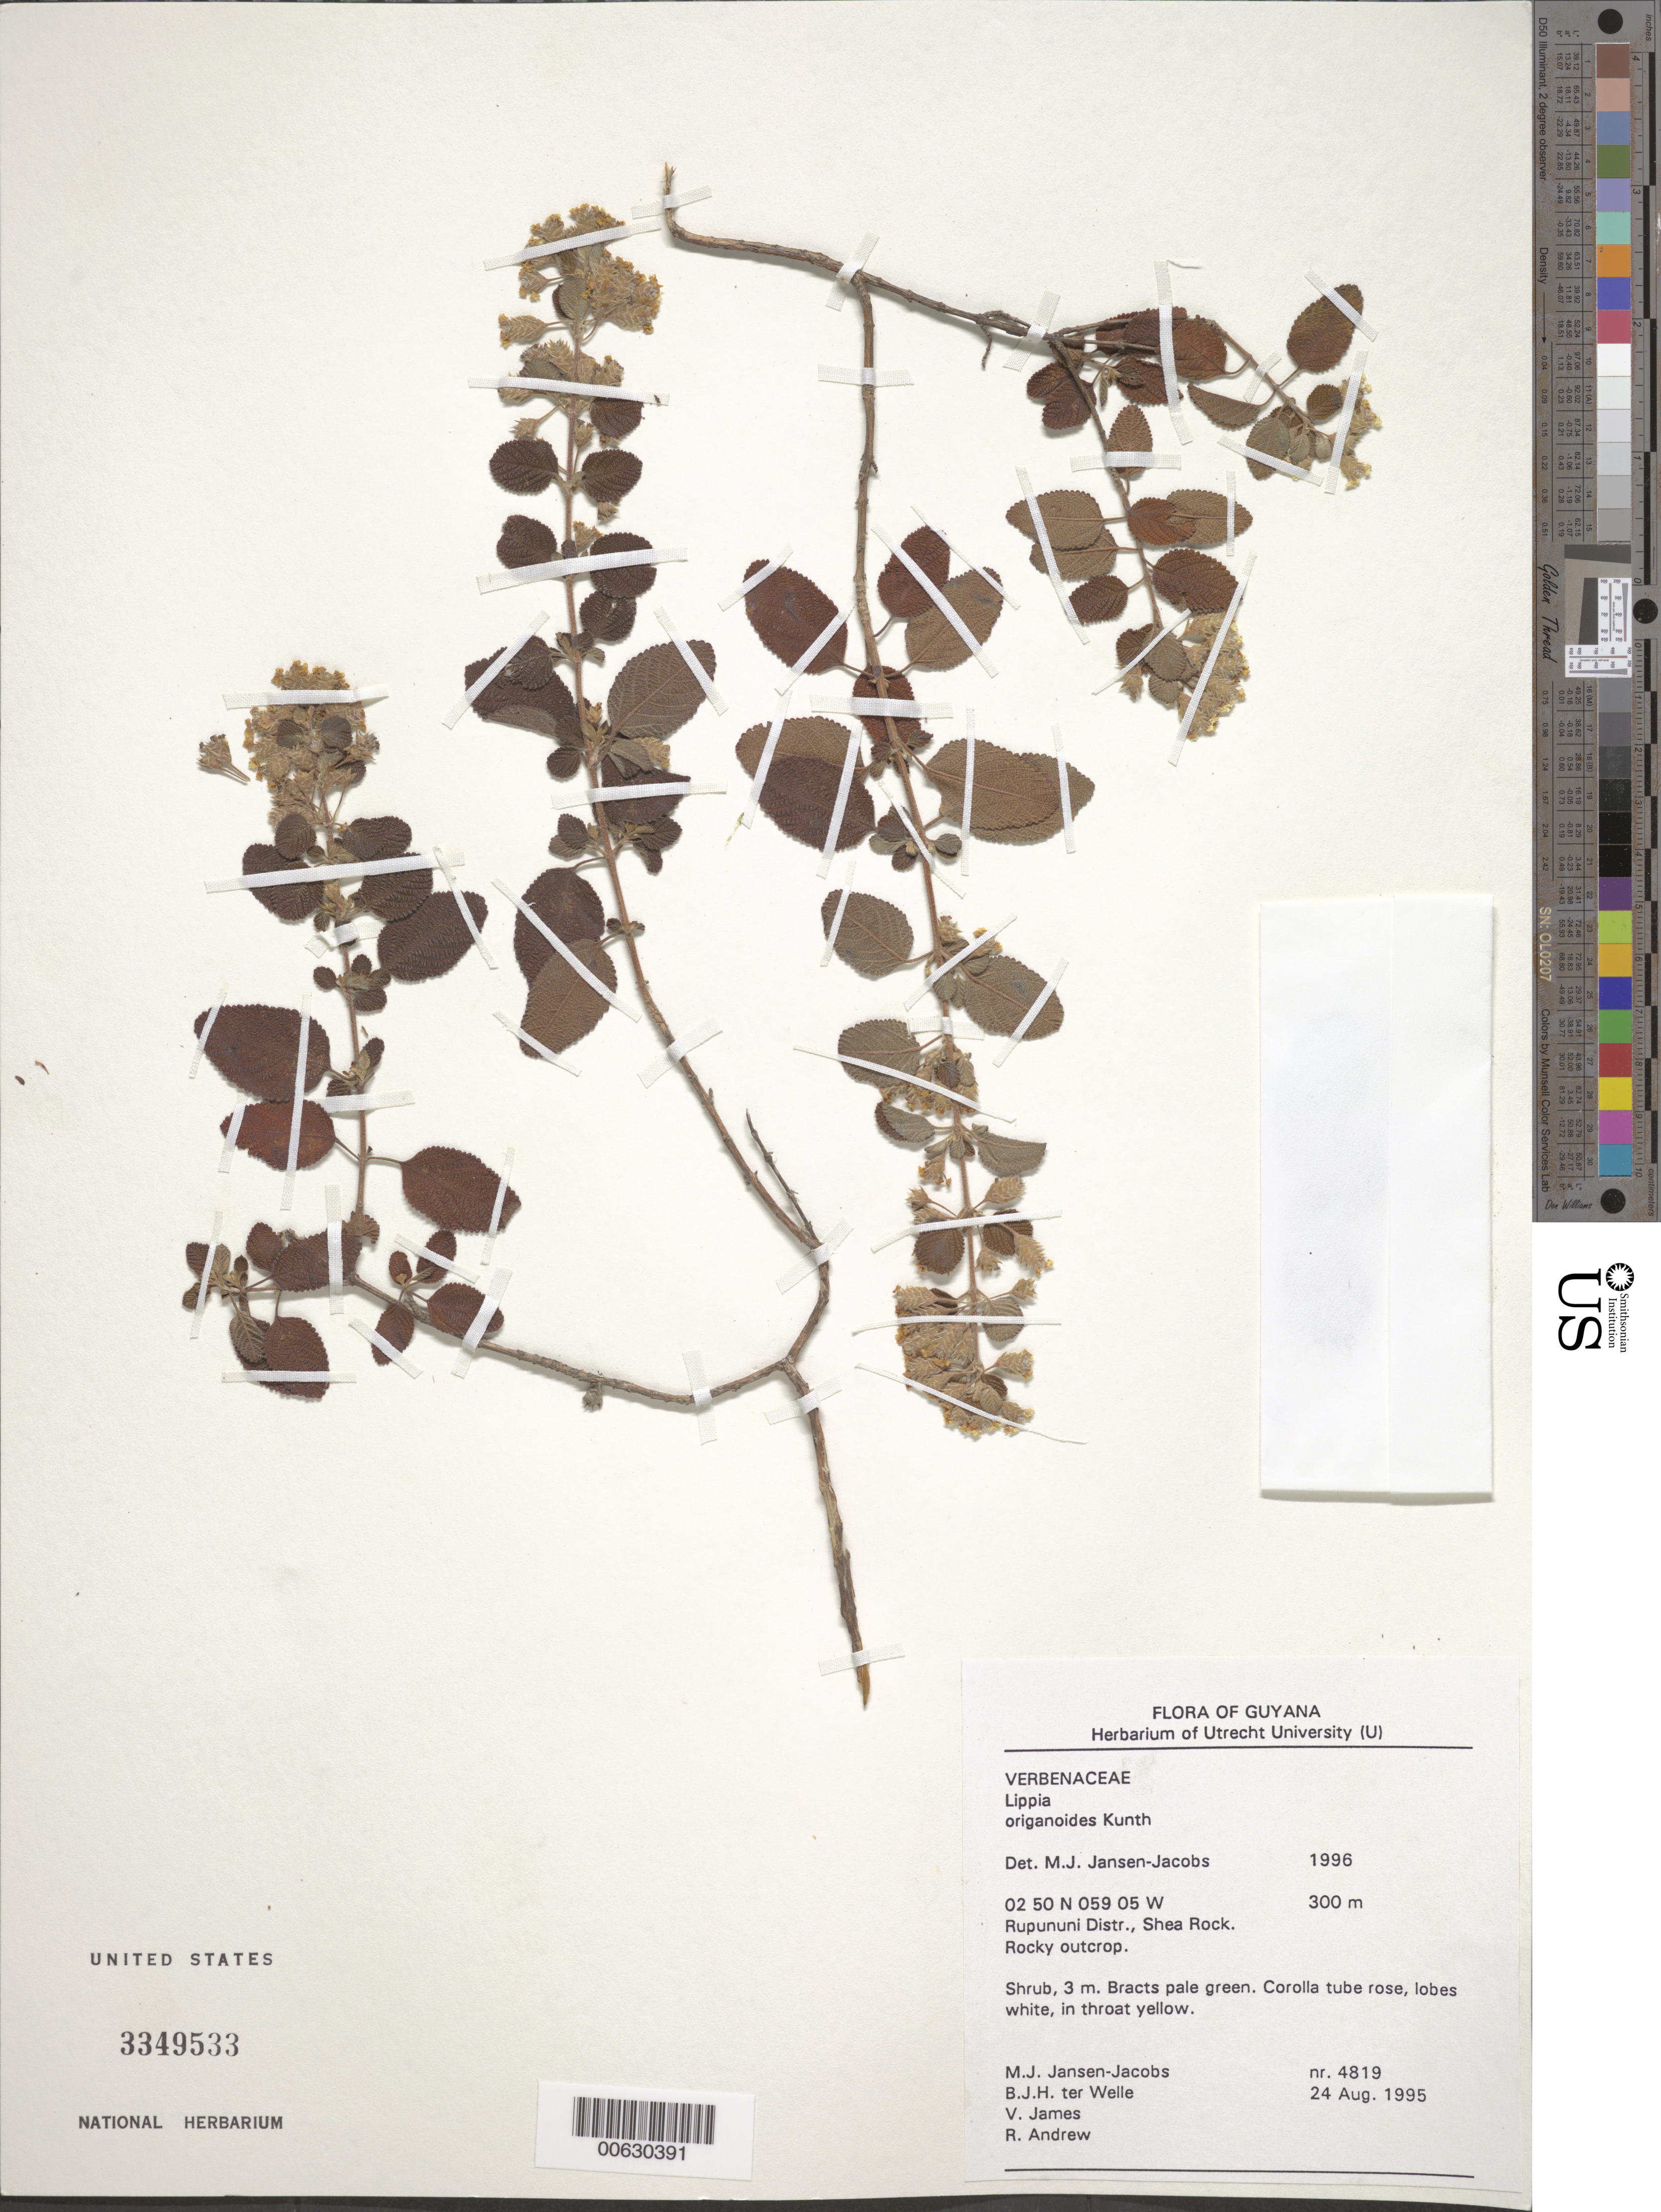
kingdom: Plantae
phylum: Tracheophyta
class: Magnoliopsida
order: Lamiales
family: Verbenaceae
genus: Lippia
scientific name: Lippia origanoides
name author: Kunth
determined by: Jansen-Jacobs, M. J., (U), Nationaal Herbarium Nederland, Utrecht University branch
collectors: M. J. Jansen-Jacobs, B. Welle, V. James & R. Andrew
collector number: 4819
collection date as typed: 24-Aug-95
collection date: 1995-08-24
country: Guyana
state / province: U. Takutu-U. Essequibo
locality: Shea Rock, Rupununi Dist.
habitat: Rocky outcrop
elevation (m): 300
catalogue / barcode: US 3349533